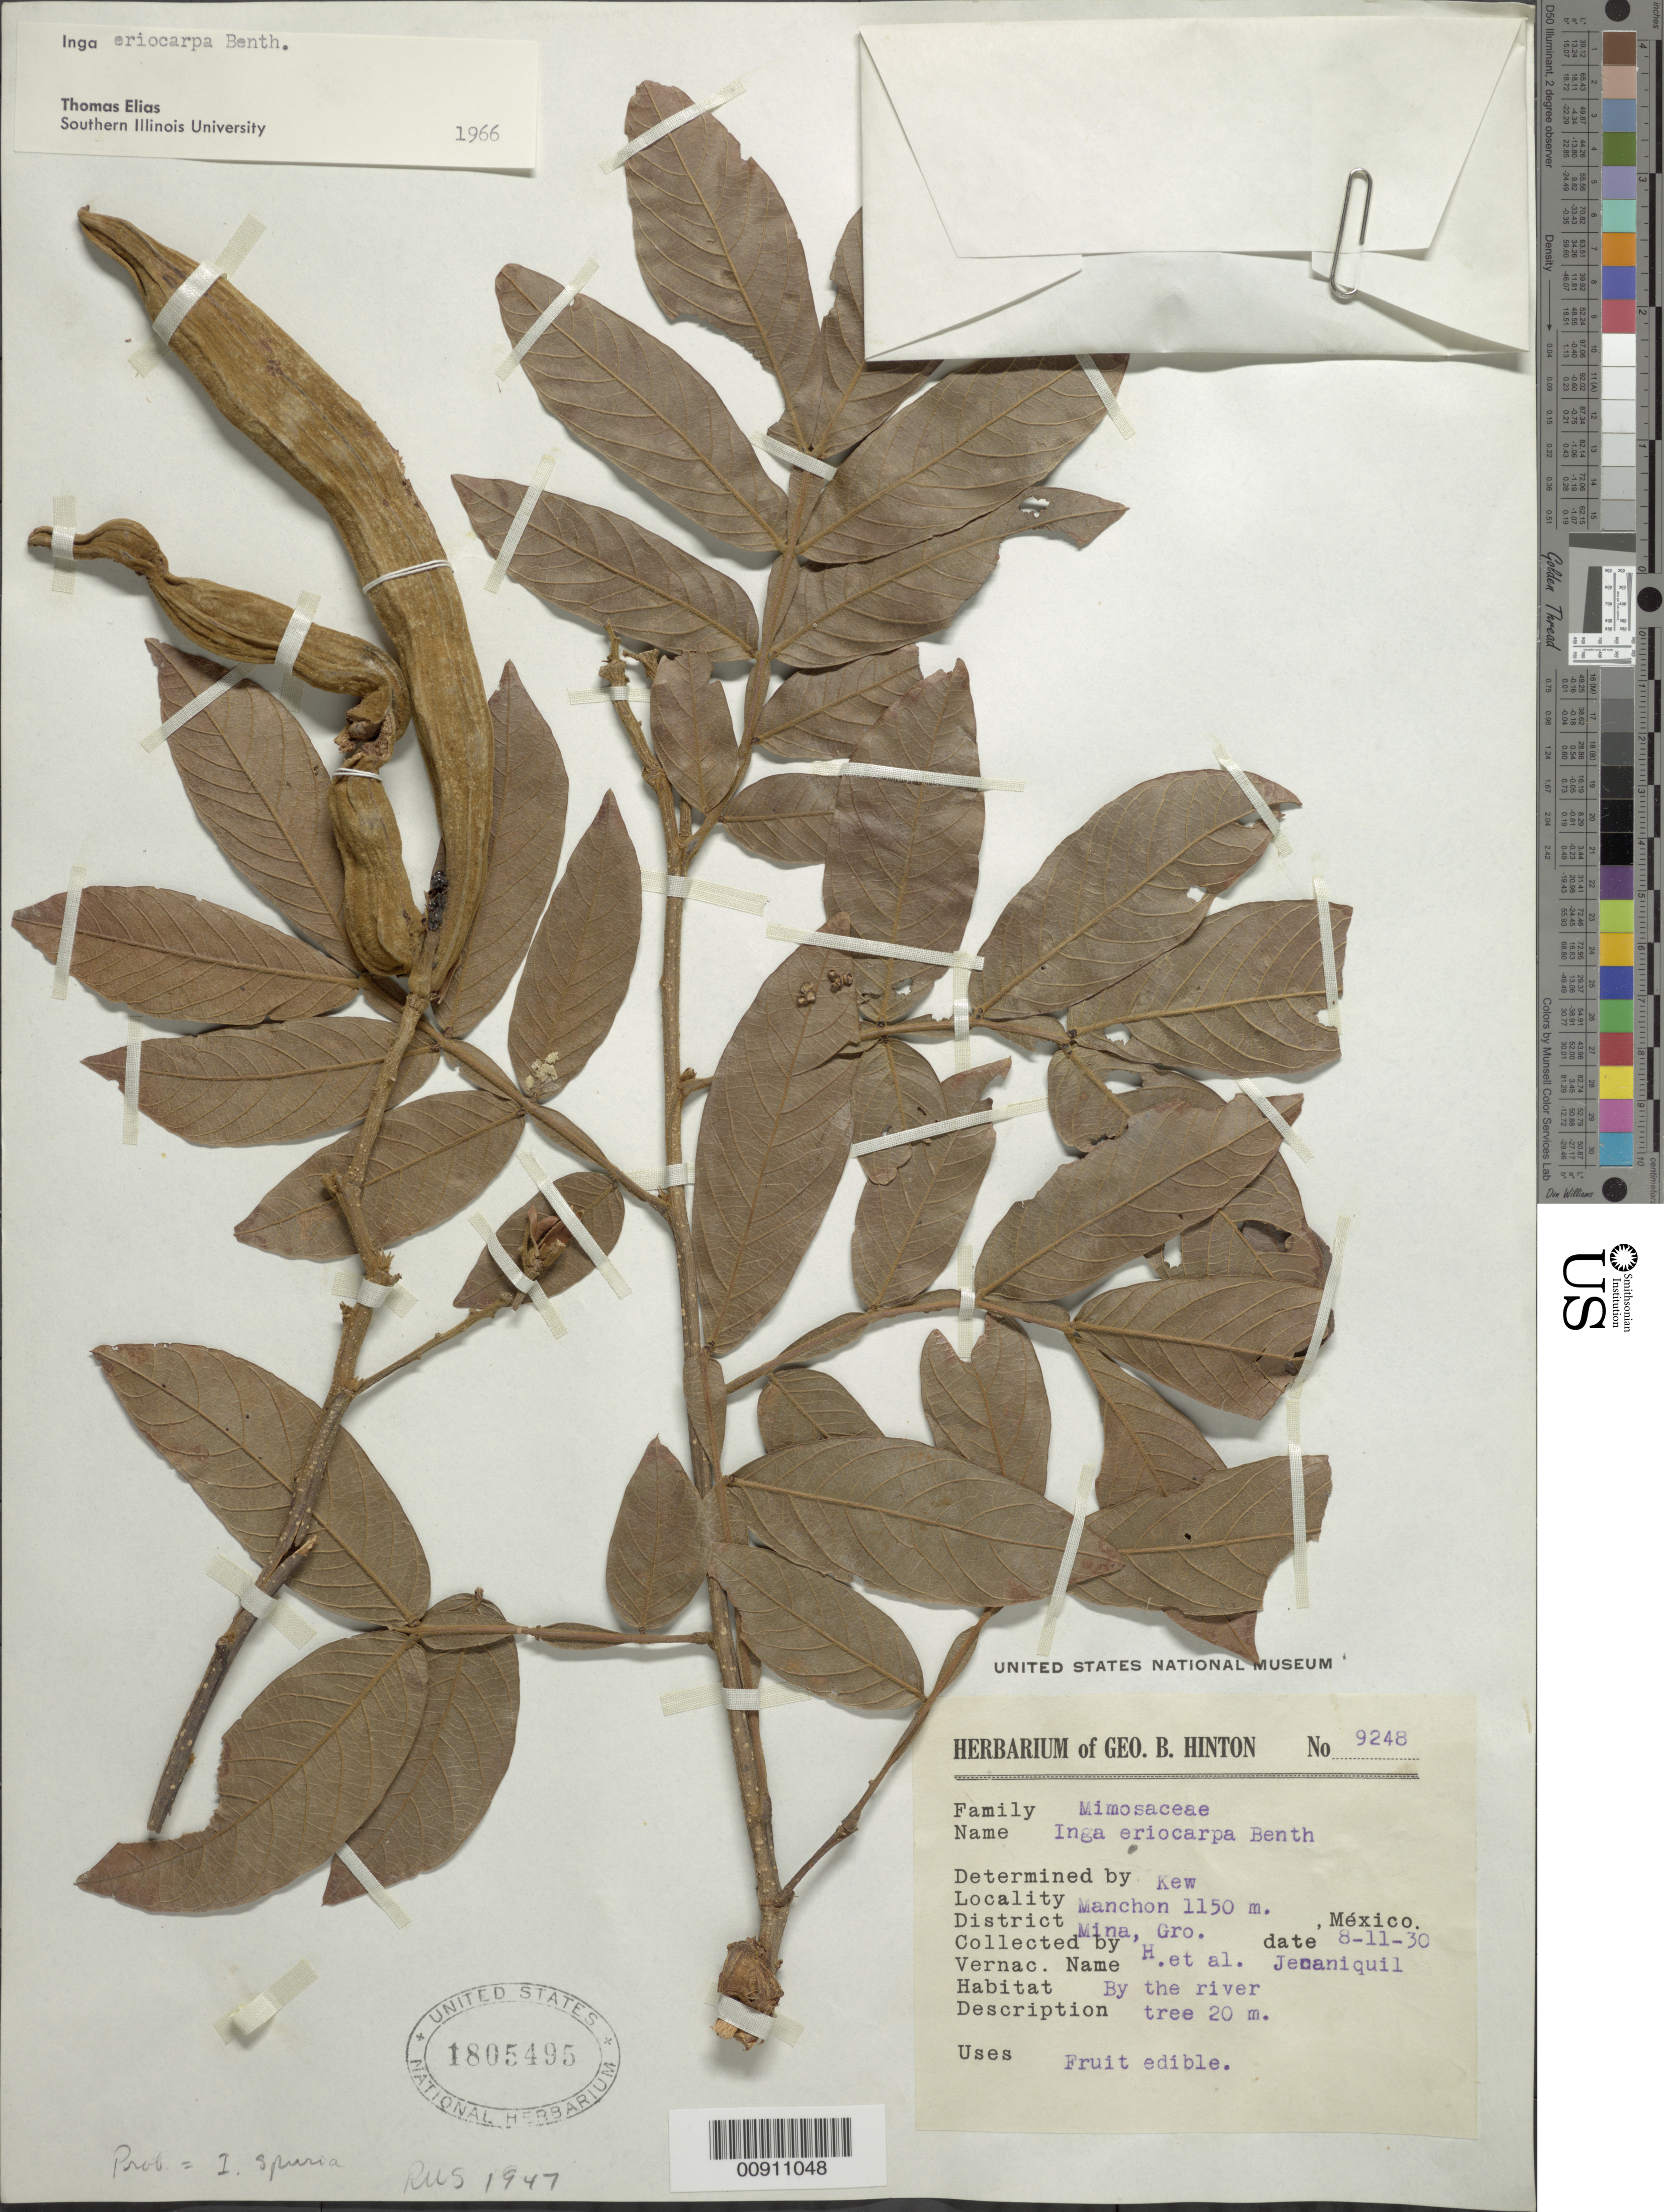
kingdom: Plantae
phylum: Tracheophyta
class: Magnoliopsida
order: Fabales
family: Fabaceae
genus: Inga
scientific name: Inga vera subsp. eriocarpa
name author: (Benth.) J. León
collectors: G. B. Hinton & et al.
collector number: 9248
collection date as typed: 11 Aug 1930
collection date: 1930-08-11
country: Mexico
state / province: Guerrero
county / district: Mina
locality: Manchon, District Mina, Guerrero.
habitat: By the river.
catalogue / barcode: US 1805495